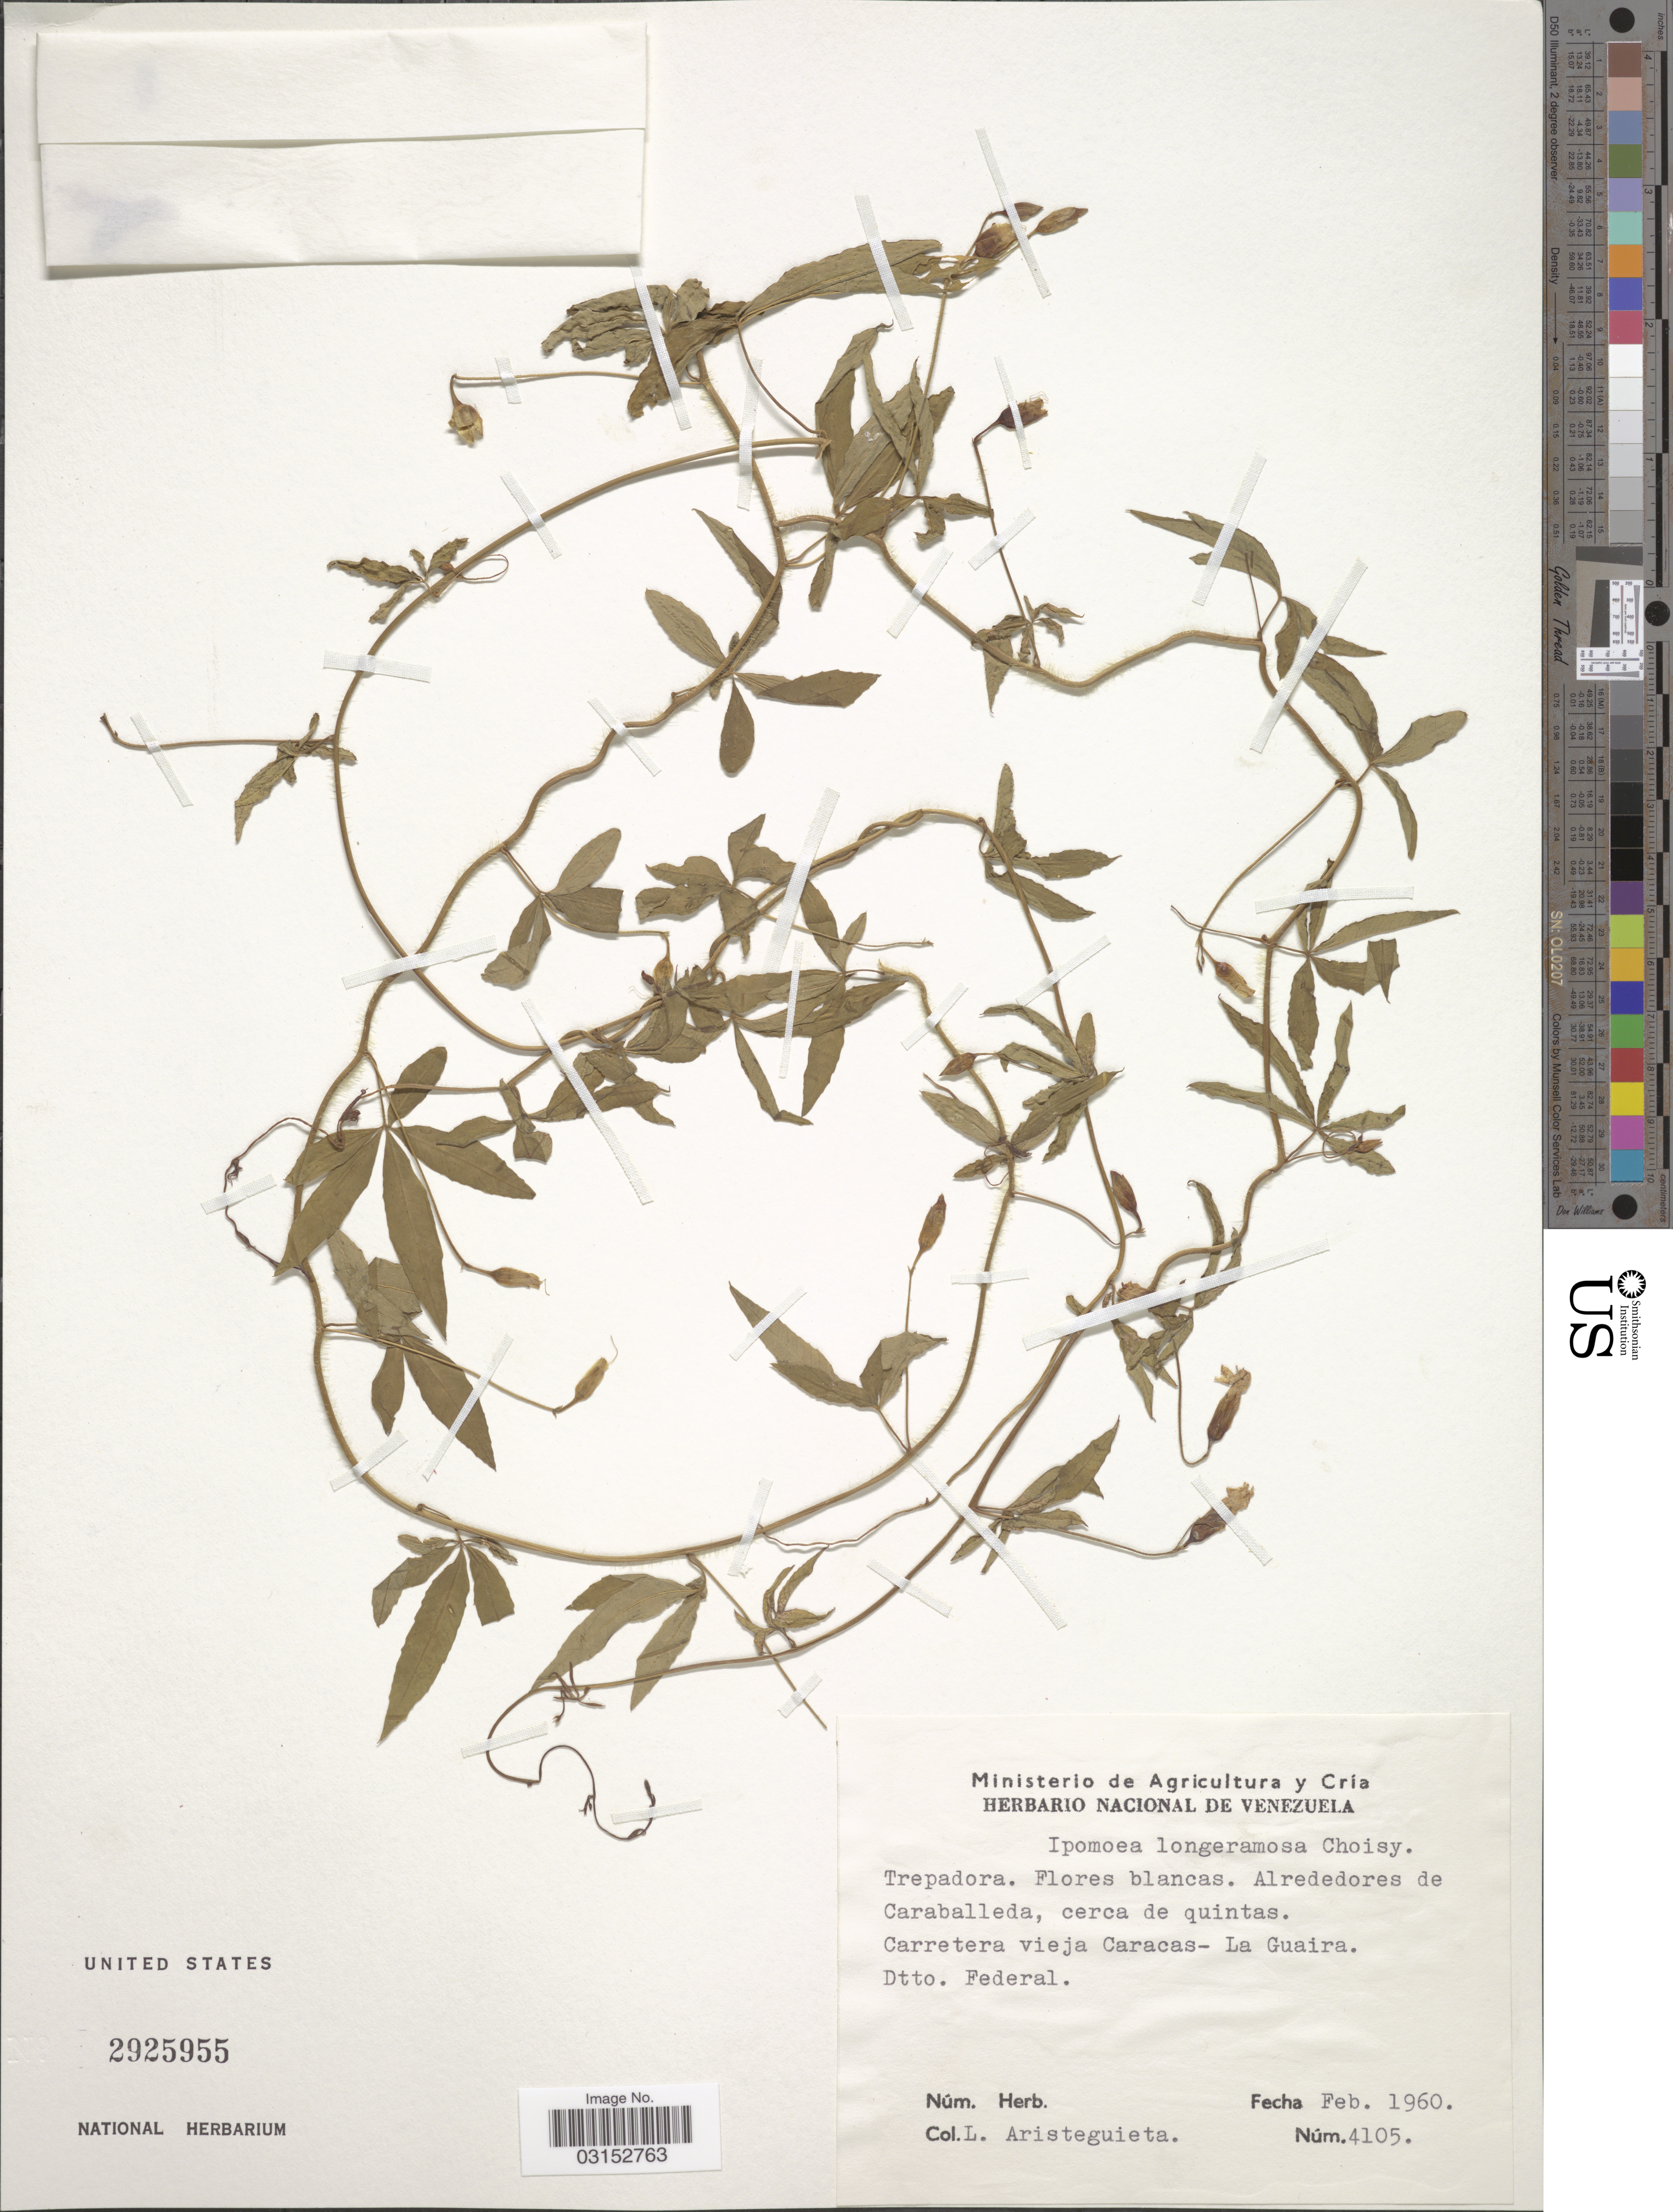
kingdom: Plantae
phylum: Tracheophyta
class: Magnoliopsida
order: Solanales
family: Convolvulaceae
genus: Ipomoea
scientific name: Ipomoea longeramosa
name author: Choisy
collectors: L. Aristeguieta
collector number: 4105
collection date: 1960-02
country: Venezuela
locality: Alrededores de Caraballeda, cerca de quintas. Carretera vieja Caracas - La Guaira. Dtto. Federal.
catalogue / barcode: US 2925955